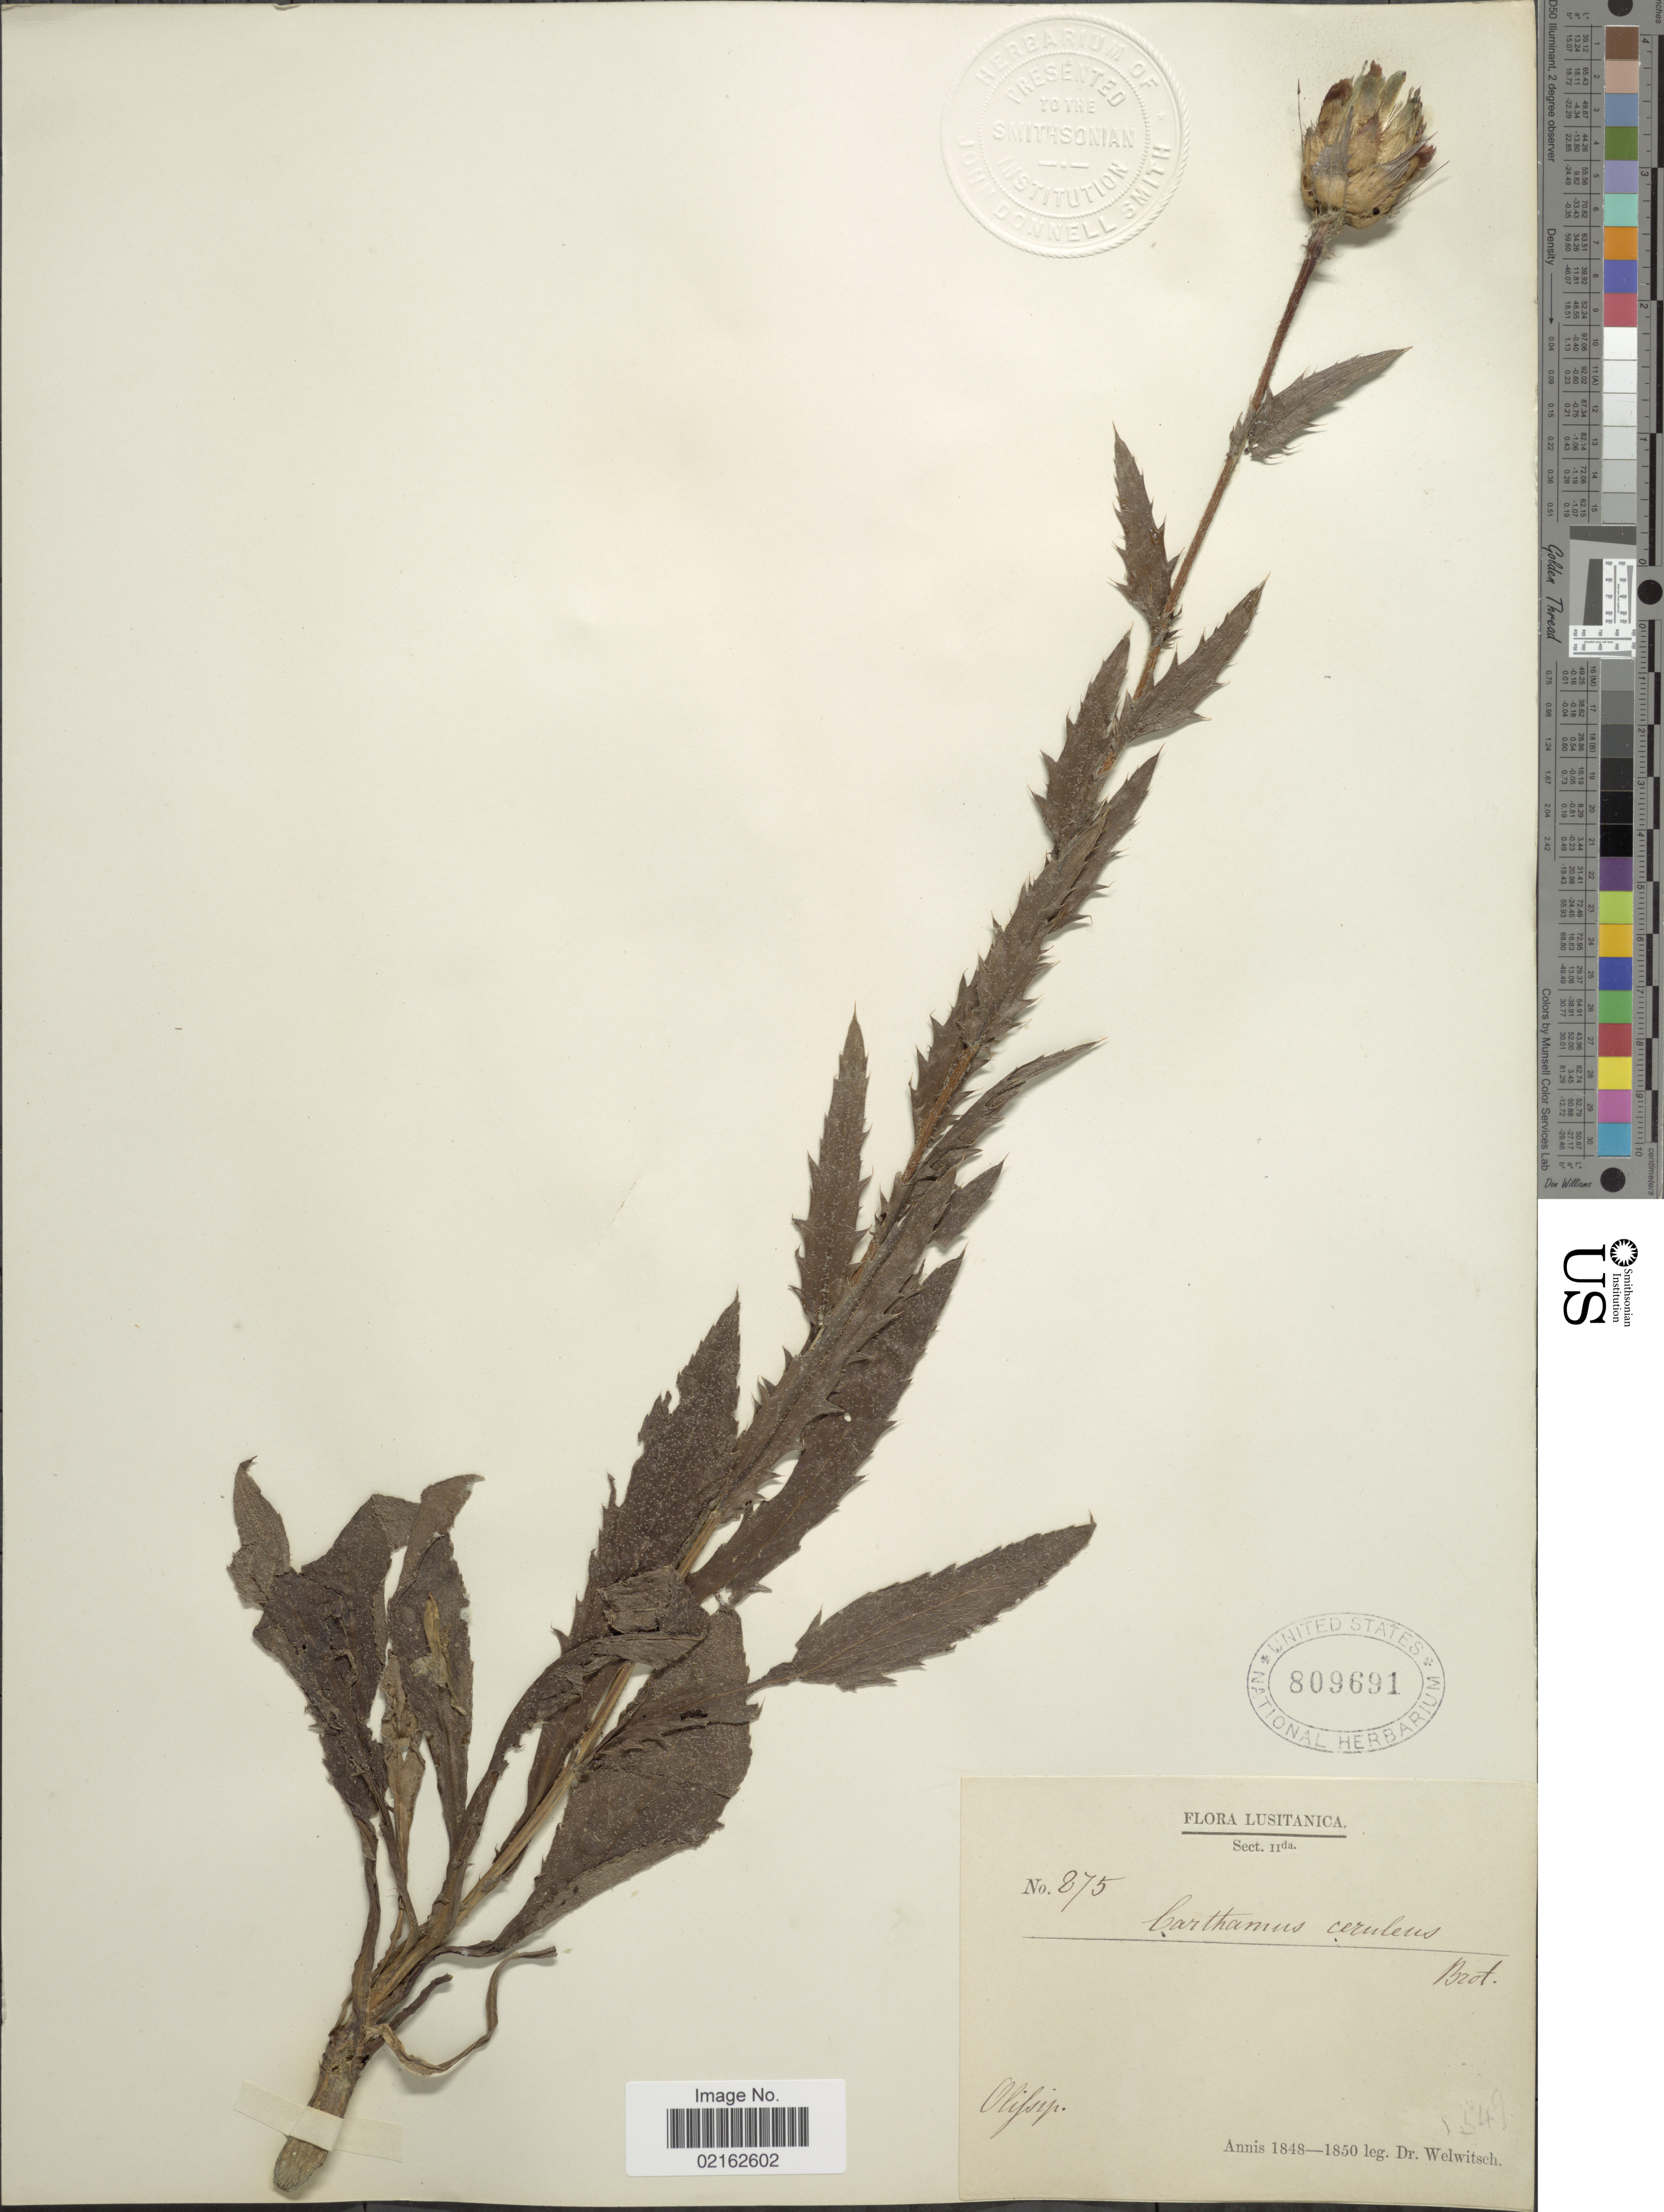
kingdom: Plantae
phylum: Tracheophyta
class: Magnoliopsida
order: Asterales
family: Asteraceae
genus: Carthamus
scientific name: Carthamus coeruleus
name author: L.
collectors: -. Welwitsch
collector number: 875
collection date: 1848/1850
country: Portugal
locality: Lusitanica, Olissippo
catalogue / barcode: US 809691